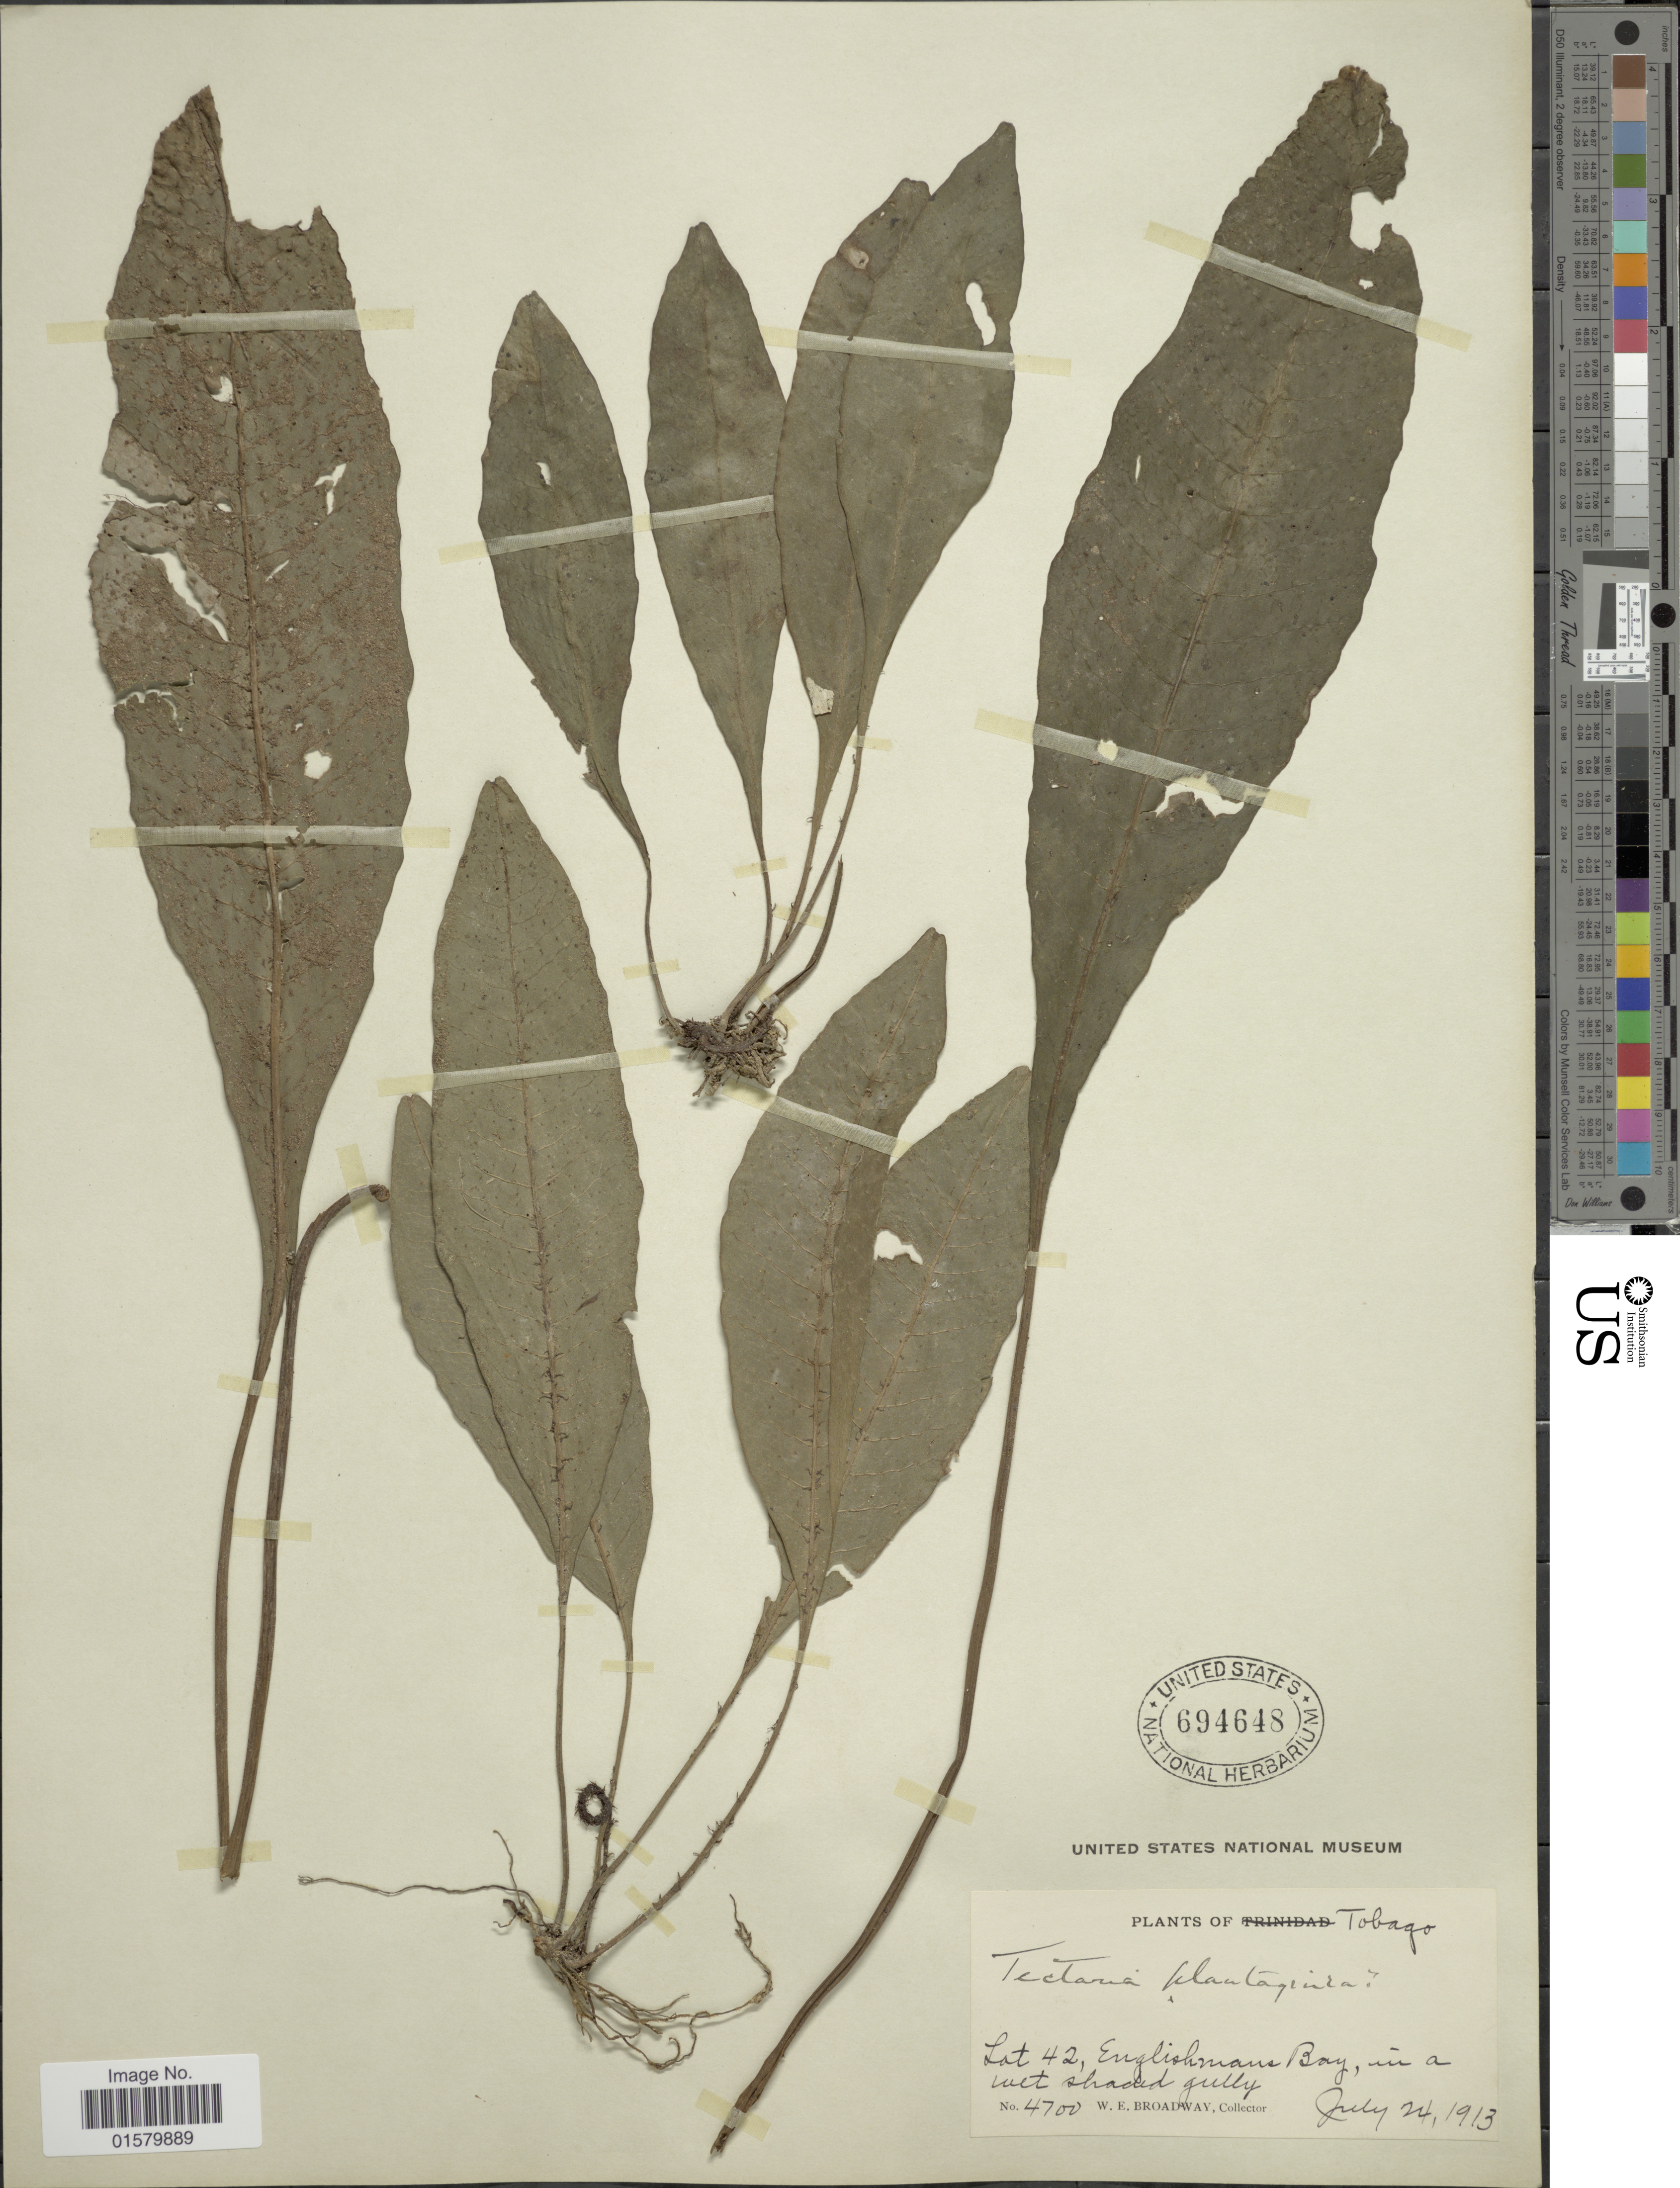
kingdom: Plantae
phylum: Tracheophyta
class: Polypodiopsida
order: Polypodiales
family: Tectariaceae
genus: Tectaria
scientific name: Tectaria plantaginea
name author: (Jacq.) Maxon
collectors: W. E. Broadway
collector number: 4700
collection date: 1913-07-24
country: Trinidad and Tobago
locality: Tobago, Lot 42, Englishman's Bay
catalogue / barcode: US 694648